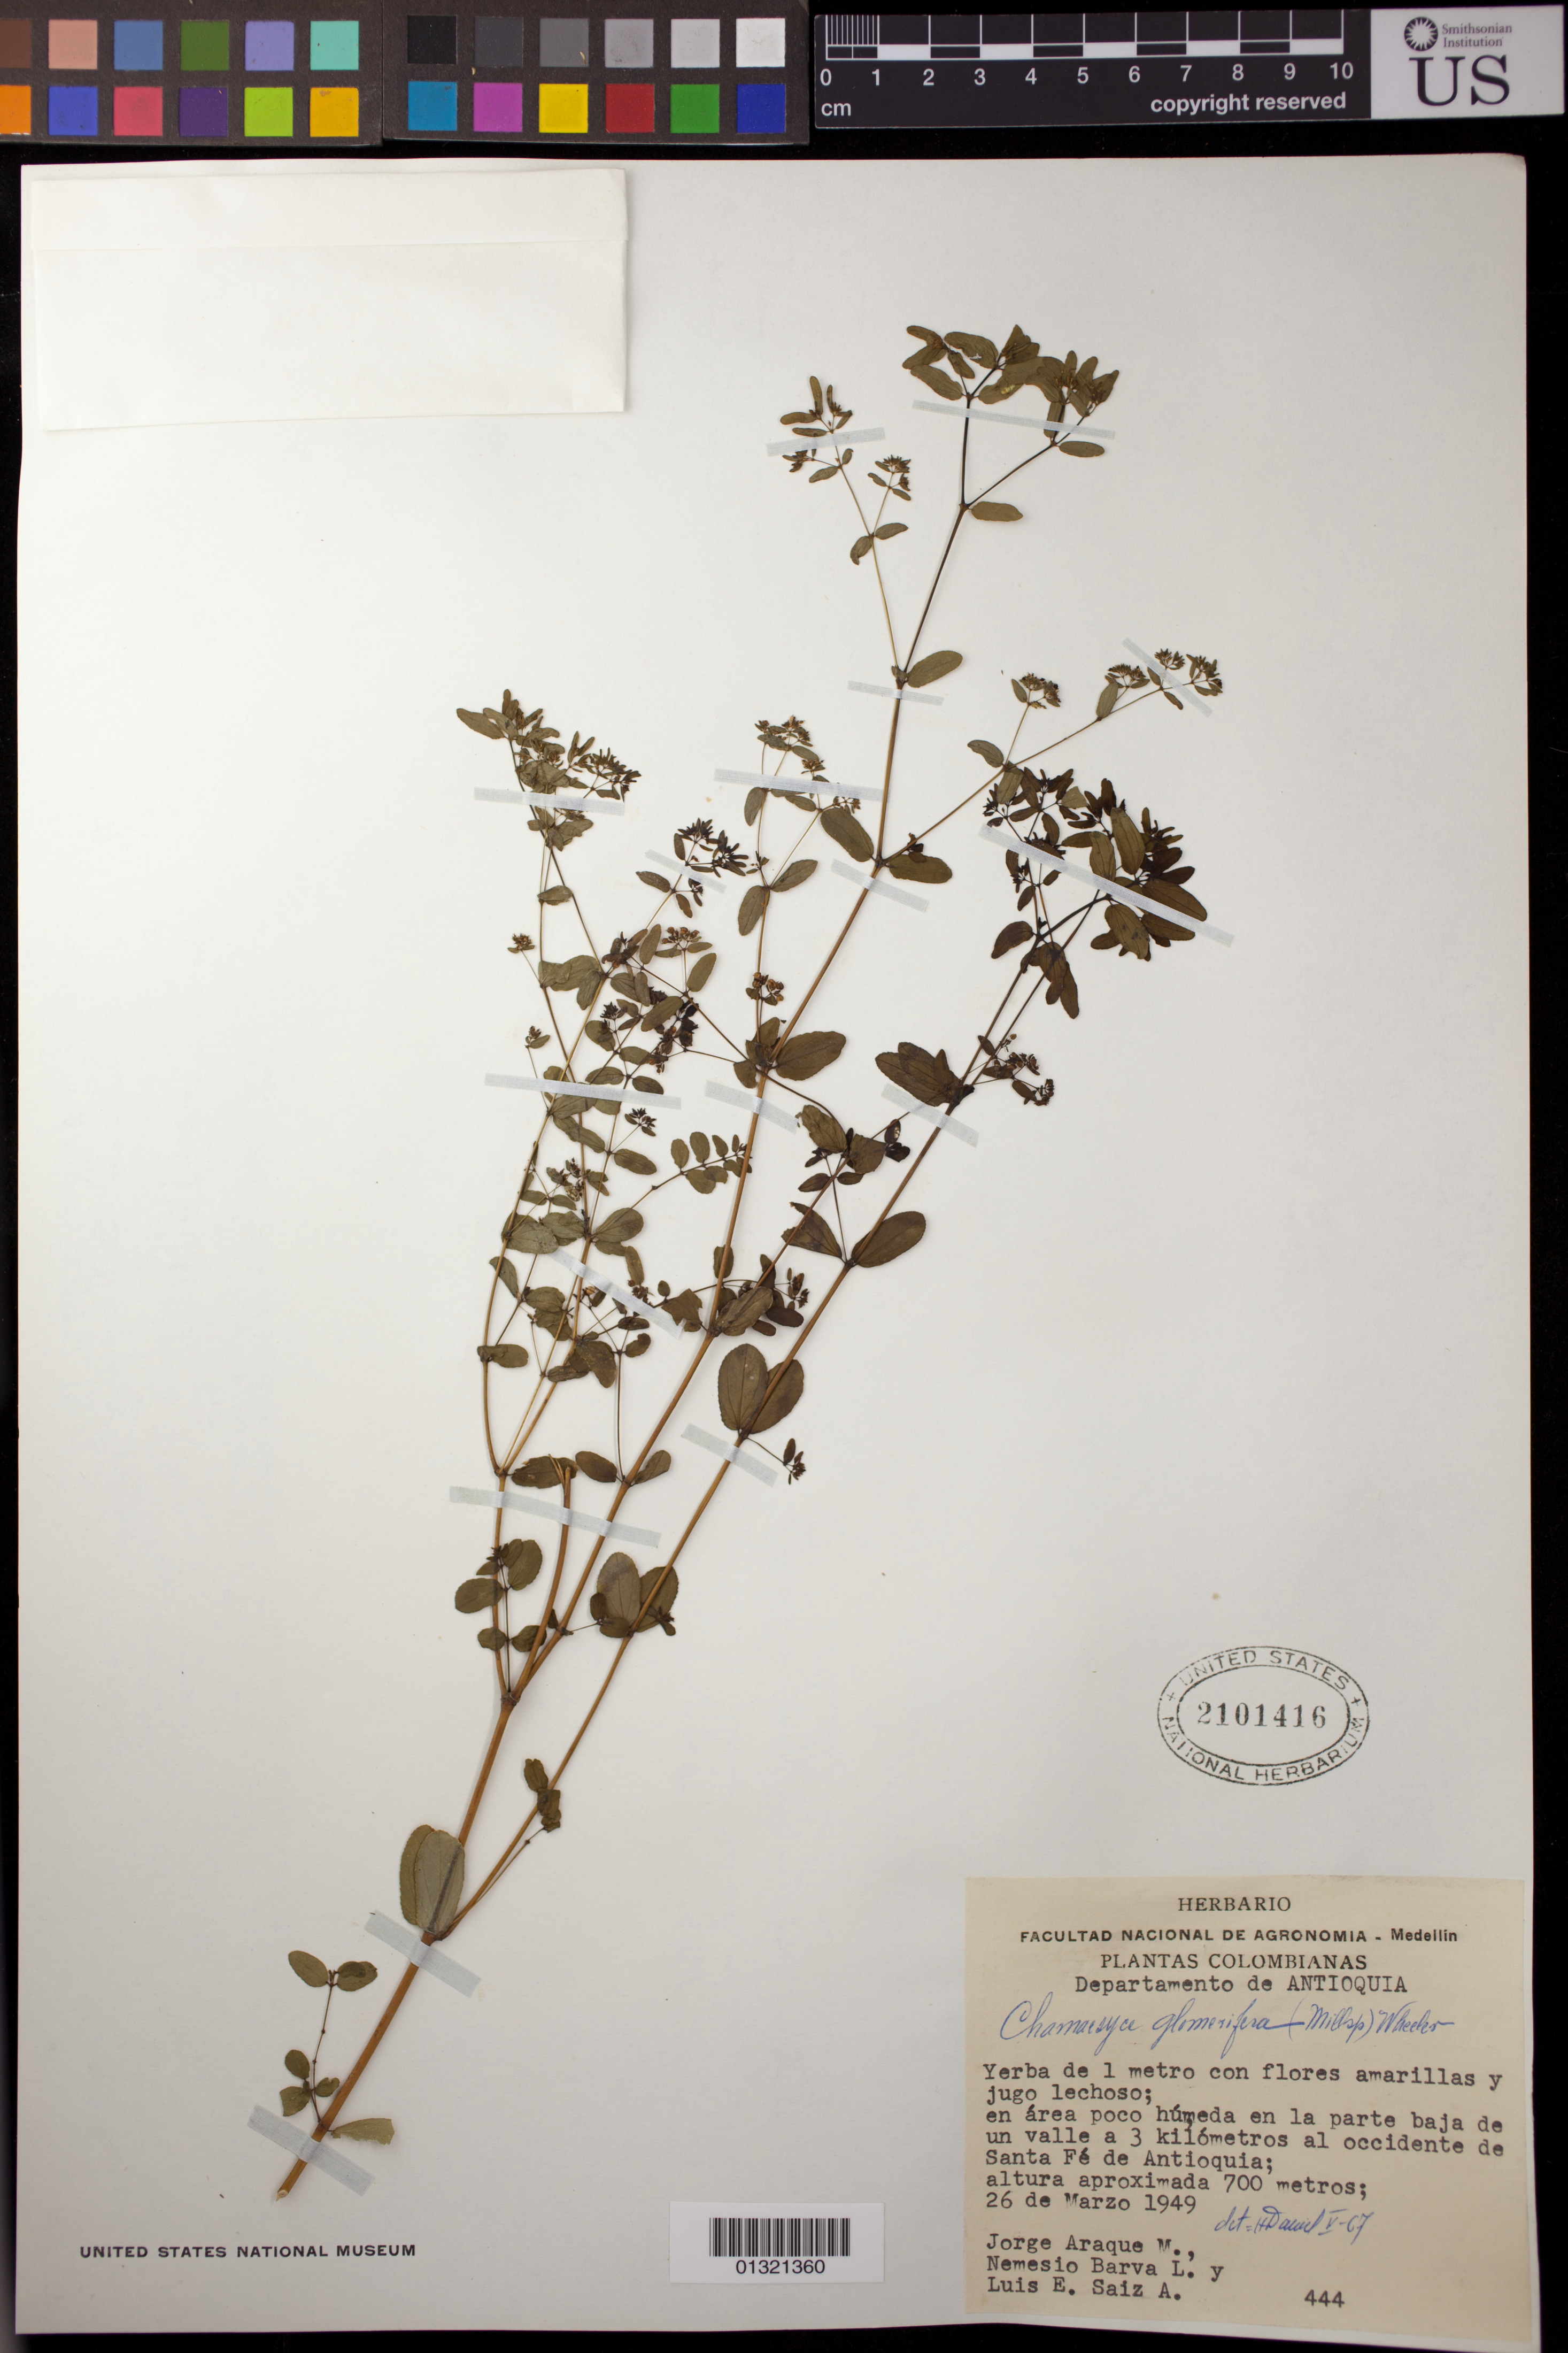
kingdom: Plantae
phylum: Tracheophyta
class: Magnoliopsida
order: Malpighiales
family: Euphorbiaceae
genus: Euphorbia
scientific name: Euphorbia hypericifolia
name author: L.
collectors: J. Araque Molina, N. Barva-L. & L. Saiz A.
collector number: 444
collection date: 1949-03-26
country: Colombia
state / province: Antioquia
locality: la parte baja de un valle a 3 kilómetros al occidente de Santa Fé de Antioquia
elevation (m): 700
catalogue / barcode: US 2101416